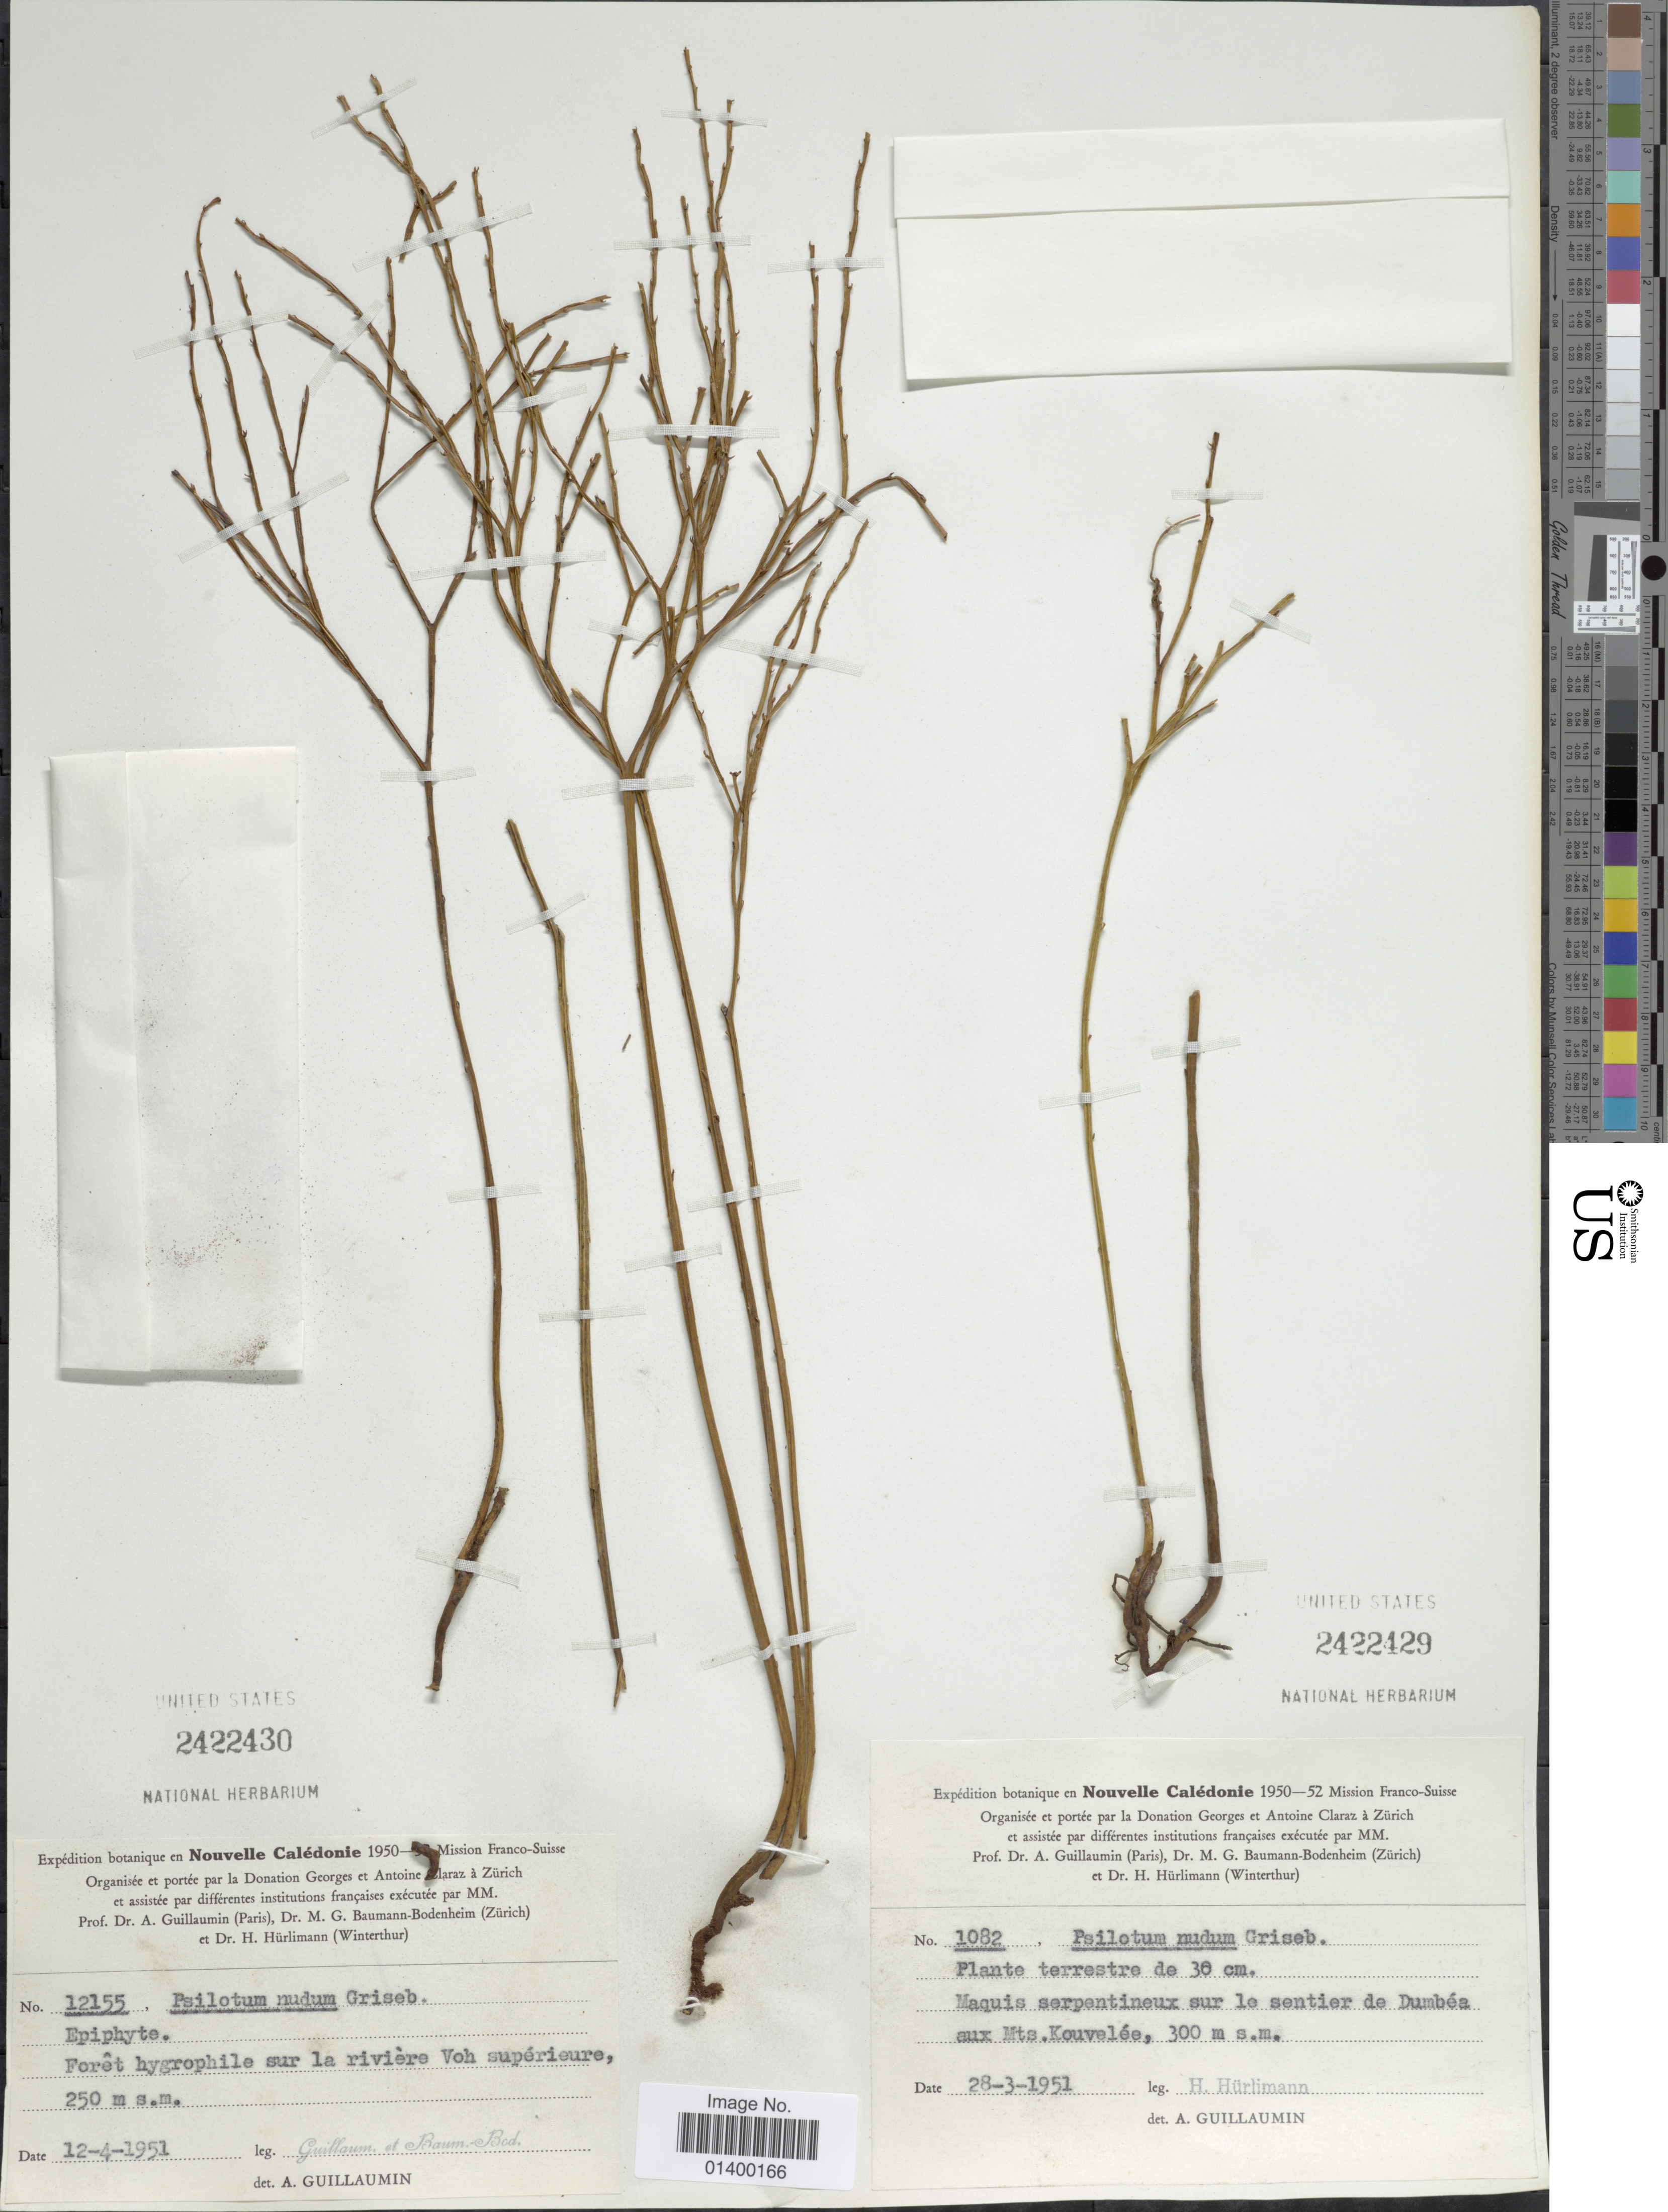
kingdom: Plantae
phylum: Tracheophyta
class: Polypodiopsida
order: Psilotales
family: Psilotaceae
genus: Psilotum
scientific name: Psilotum nudum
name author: (L.) P. Beauv.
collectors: H. Hürlimann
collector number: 1082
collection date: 1951-03-28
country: New Caledonia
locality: Maquis serpentineux sur le sentier de Dumbéa aux Mts. Kouvelée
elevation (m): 300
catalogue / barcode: US 2422429